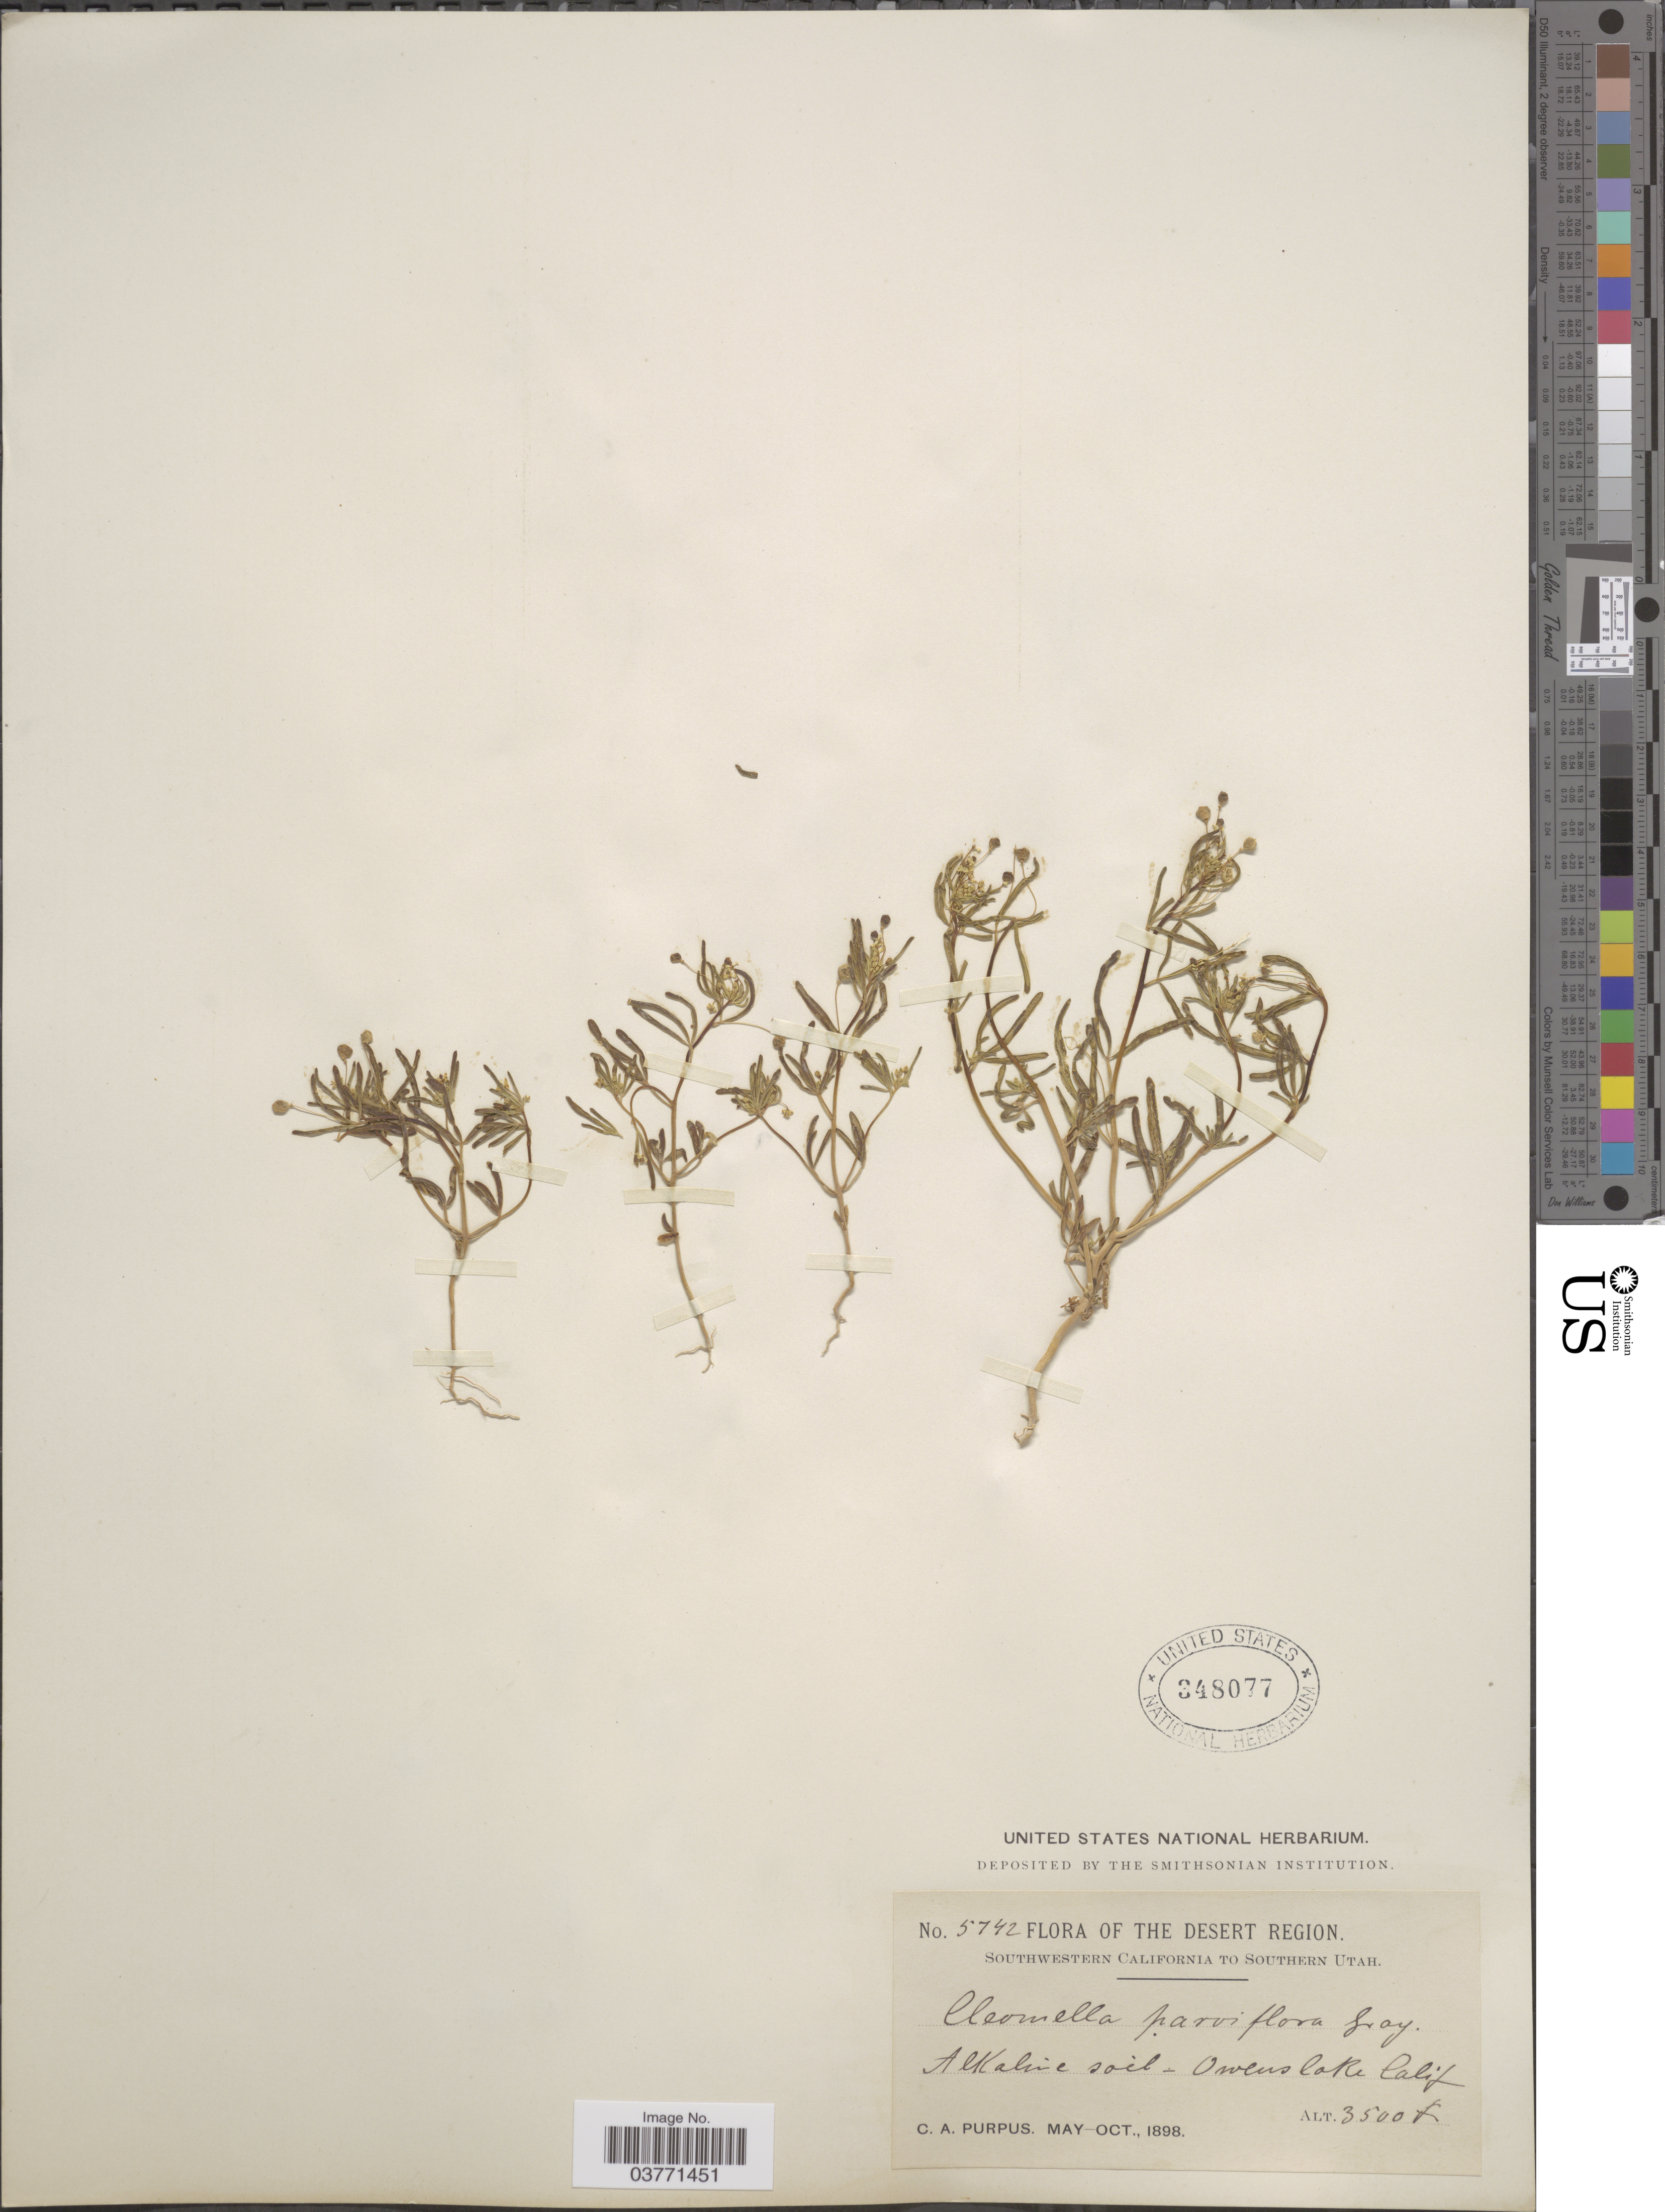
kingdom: Plantae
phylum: Tracheophyta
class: Magnoliopsida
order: Brassicales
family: Cleomaceae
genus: Cleomella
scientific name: Cleomella parviflora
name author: A. Gray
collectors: C. A. Purpus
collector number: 5742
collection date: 1898-10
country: United States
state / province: California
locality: Southwestern California to Southern Utah. The Desert Region. Owens lake.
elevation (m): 1067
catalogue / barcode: US 348077